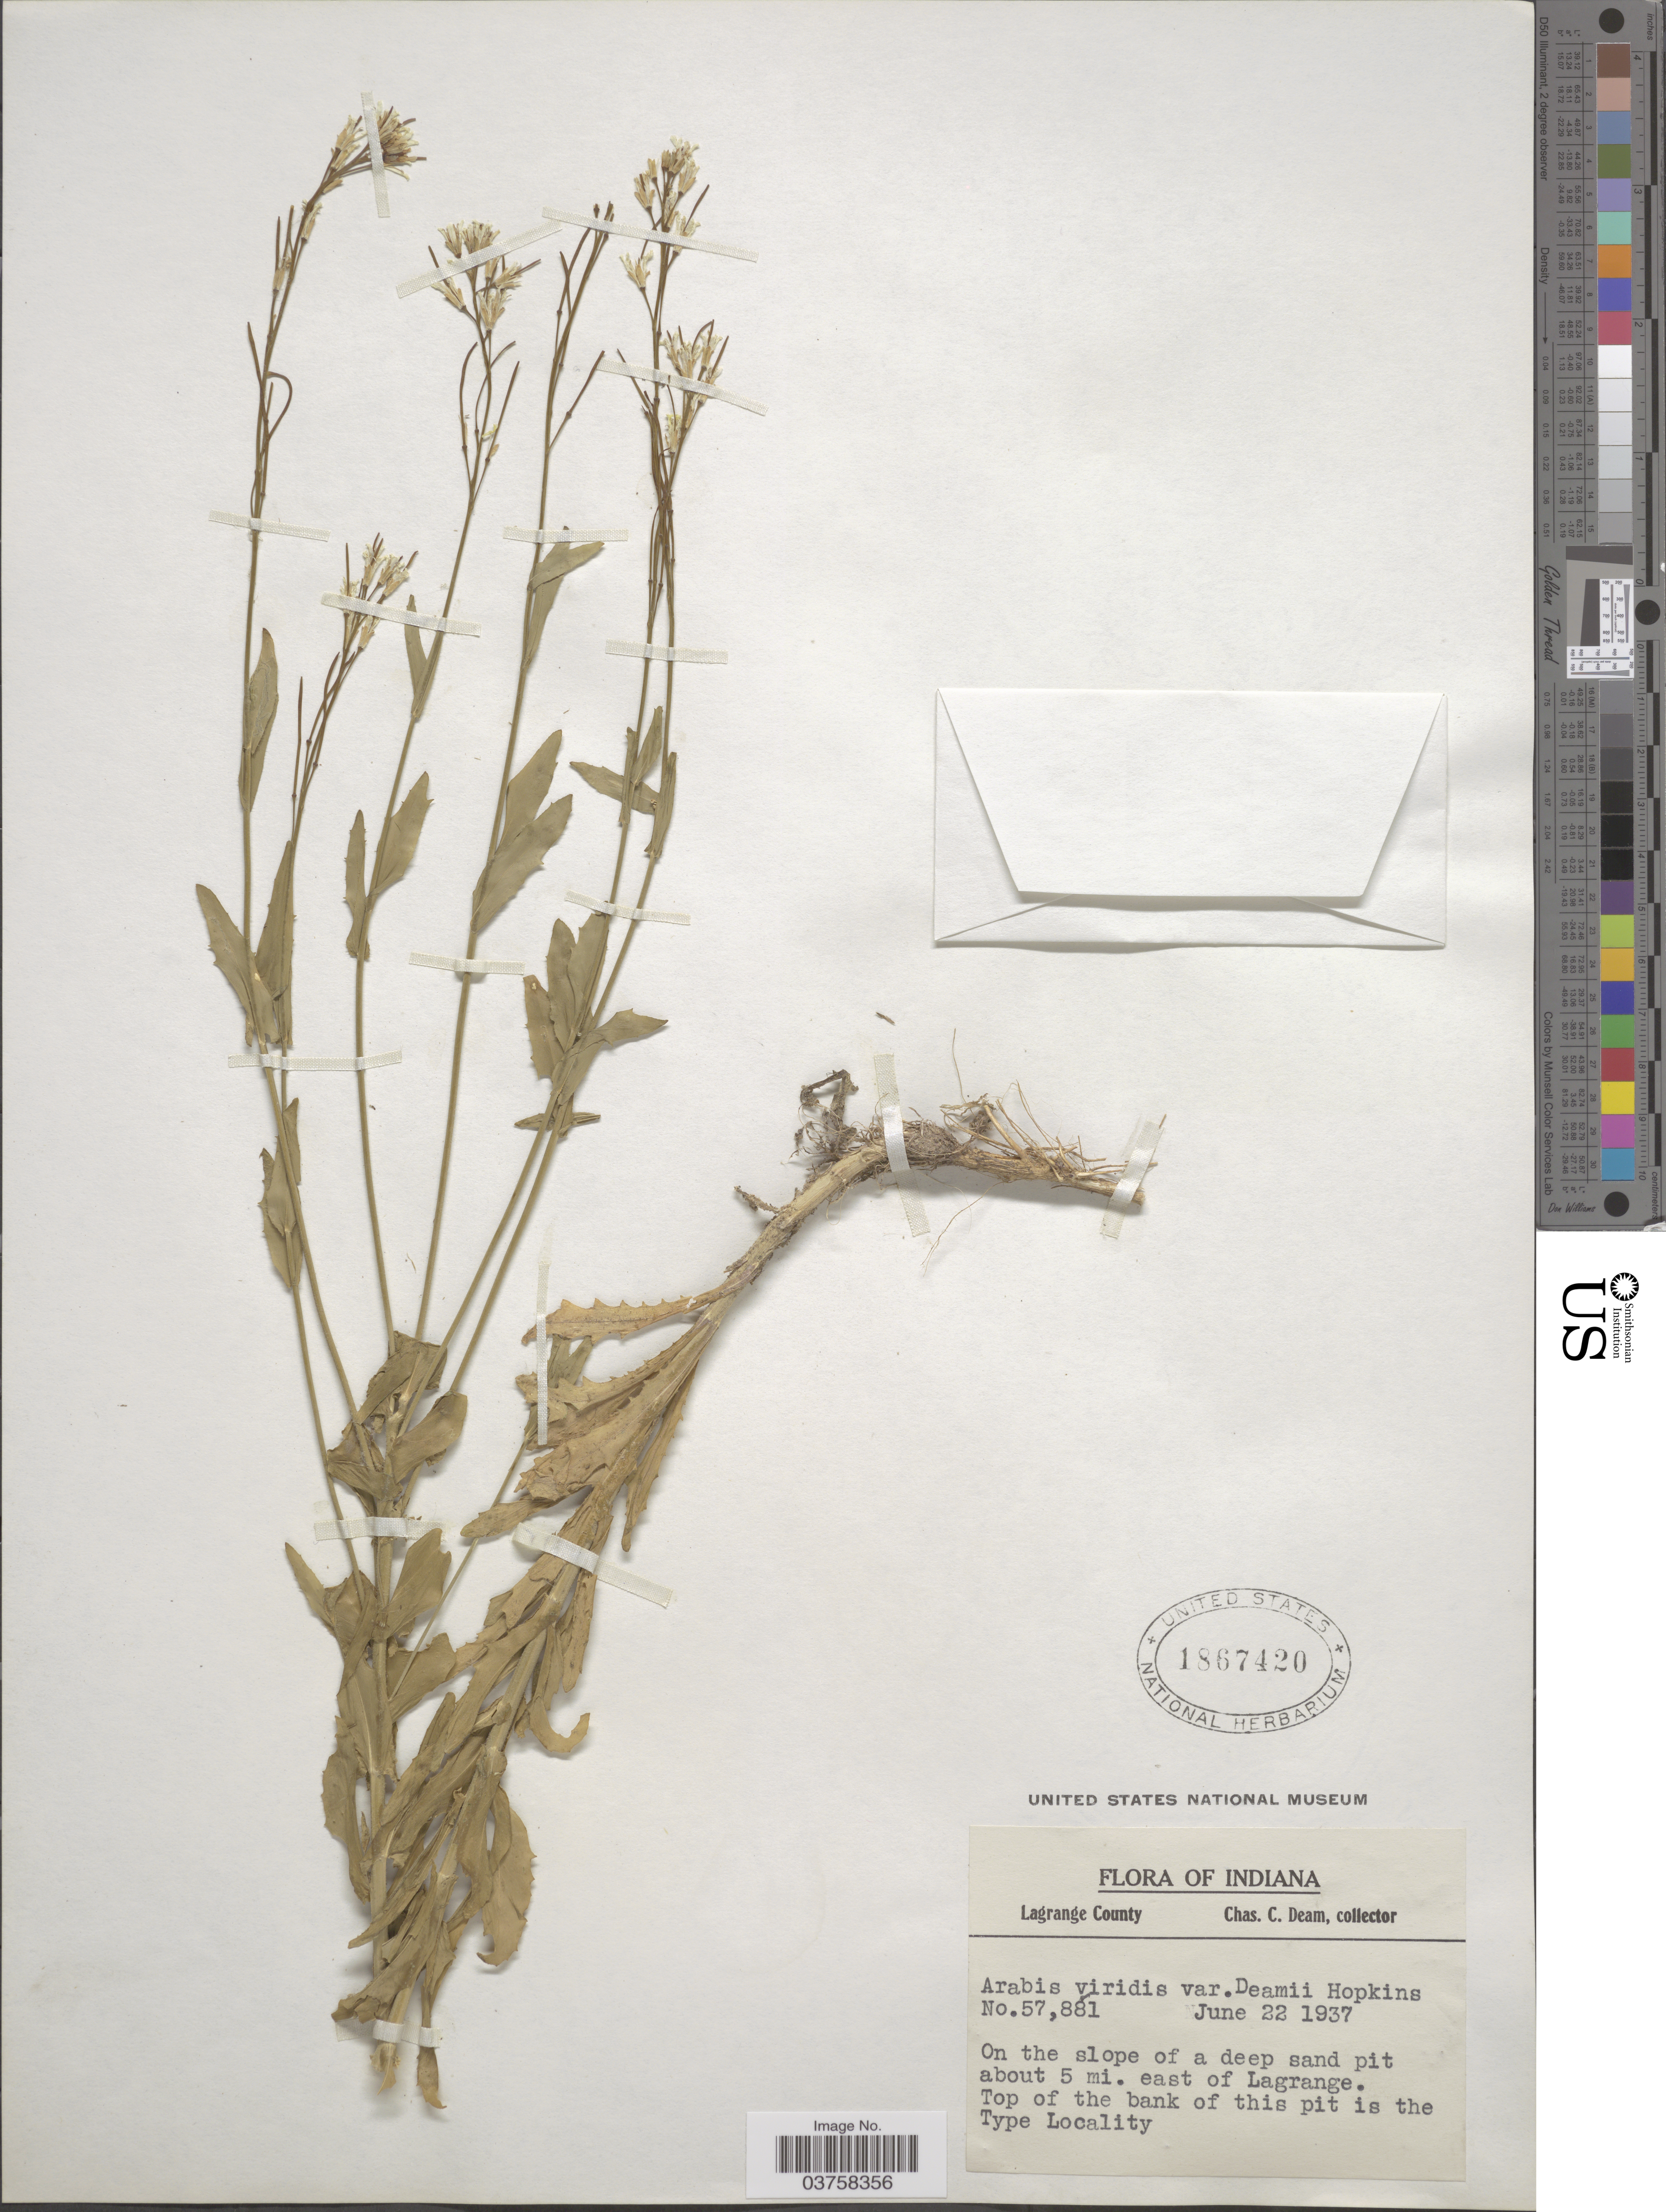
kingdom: Plantae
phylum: Tracheophyta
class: Magnoliopsida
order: Brassicales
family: Brassicaceae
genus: Borodinia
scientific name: Borodinia missouriensis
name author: (Greene) P.J. Alexander & Windham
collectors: C. C. Deam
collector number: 57881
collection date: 1937-06-22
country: United States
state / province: Indiana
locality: Lagrange County. On the slope of a deep sand pit about 5 mi. east of Lagrange.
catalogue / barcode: US 1867420